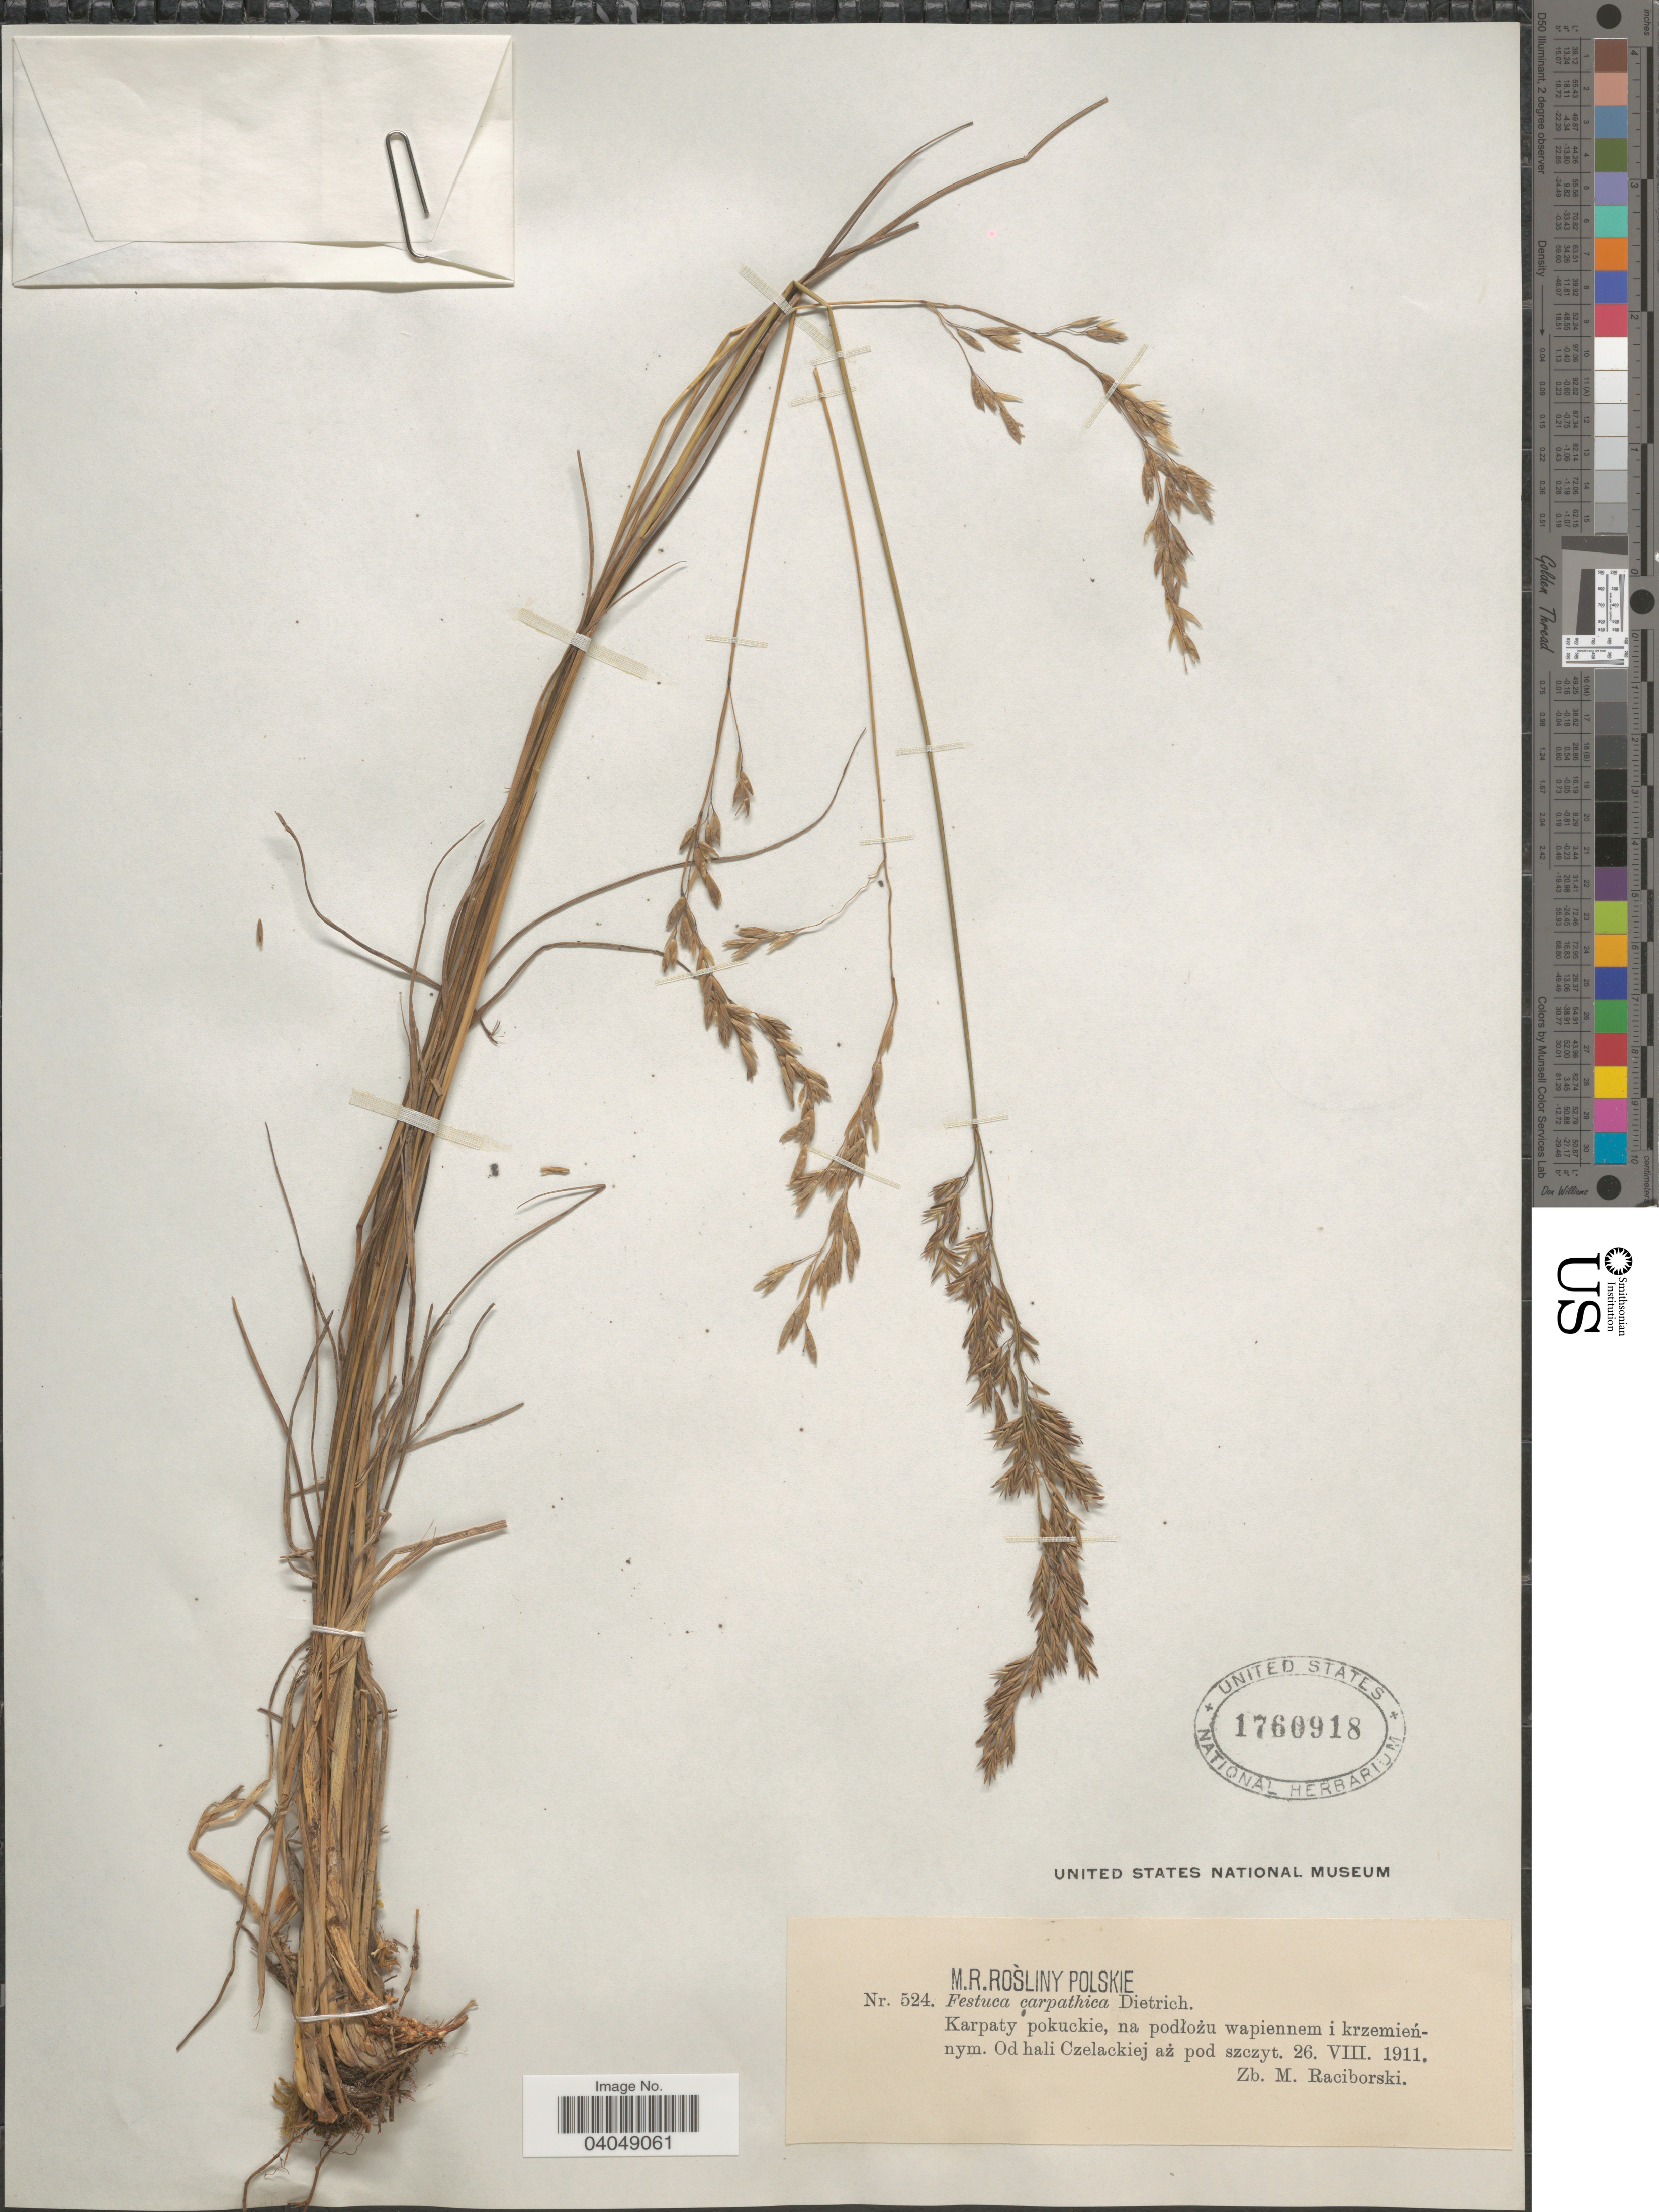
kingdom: Plantae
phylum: Tracheophyta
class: Liliopsida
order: Poales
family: Poaceae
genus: Festuca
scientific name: Festuca carpatica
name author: F. Dietr.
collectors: Z. Raciborski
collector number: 524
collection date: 1911-08-26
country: Ukraine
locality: Karpaty pokuckie, na podlozu wapiennem i krzemien-nym. Od hali Czelackiej az pod szcyzyt.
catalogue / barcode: US 1760918